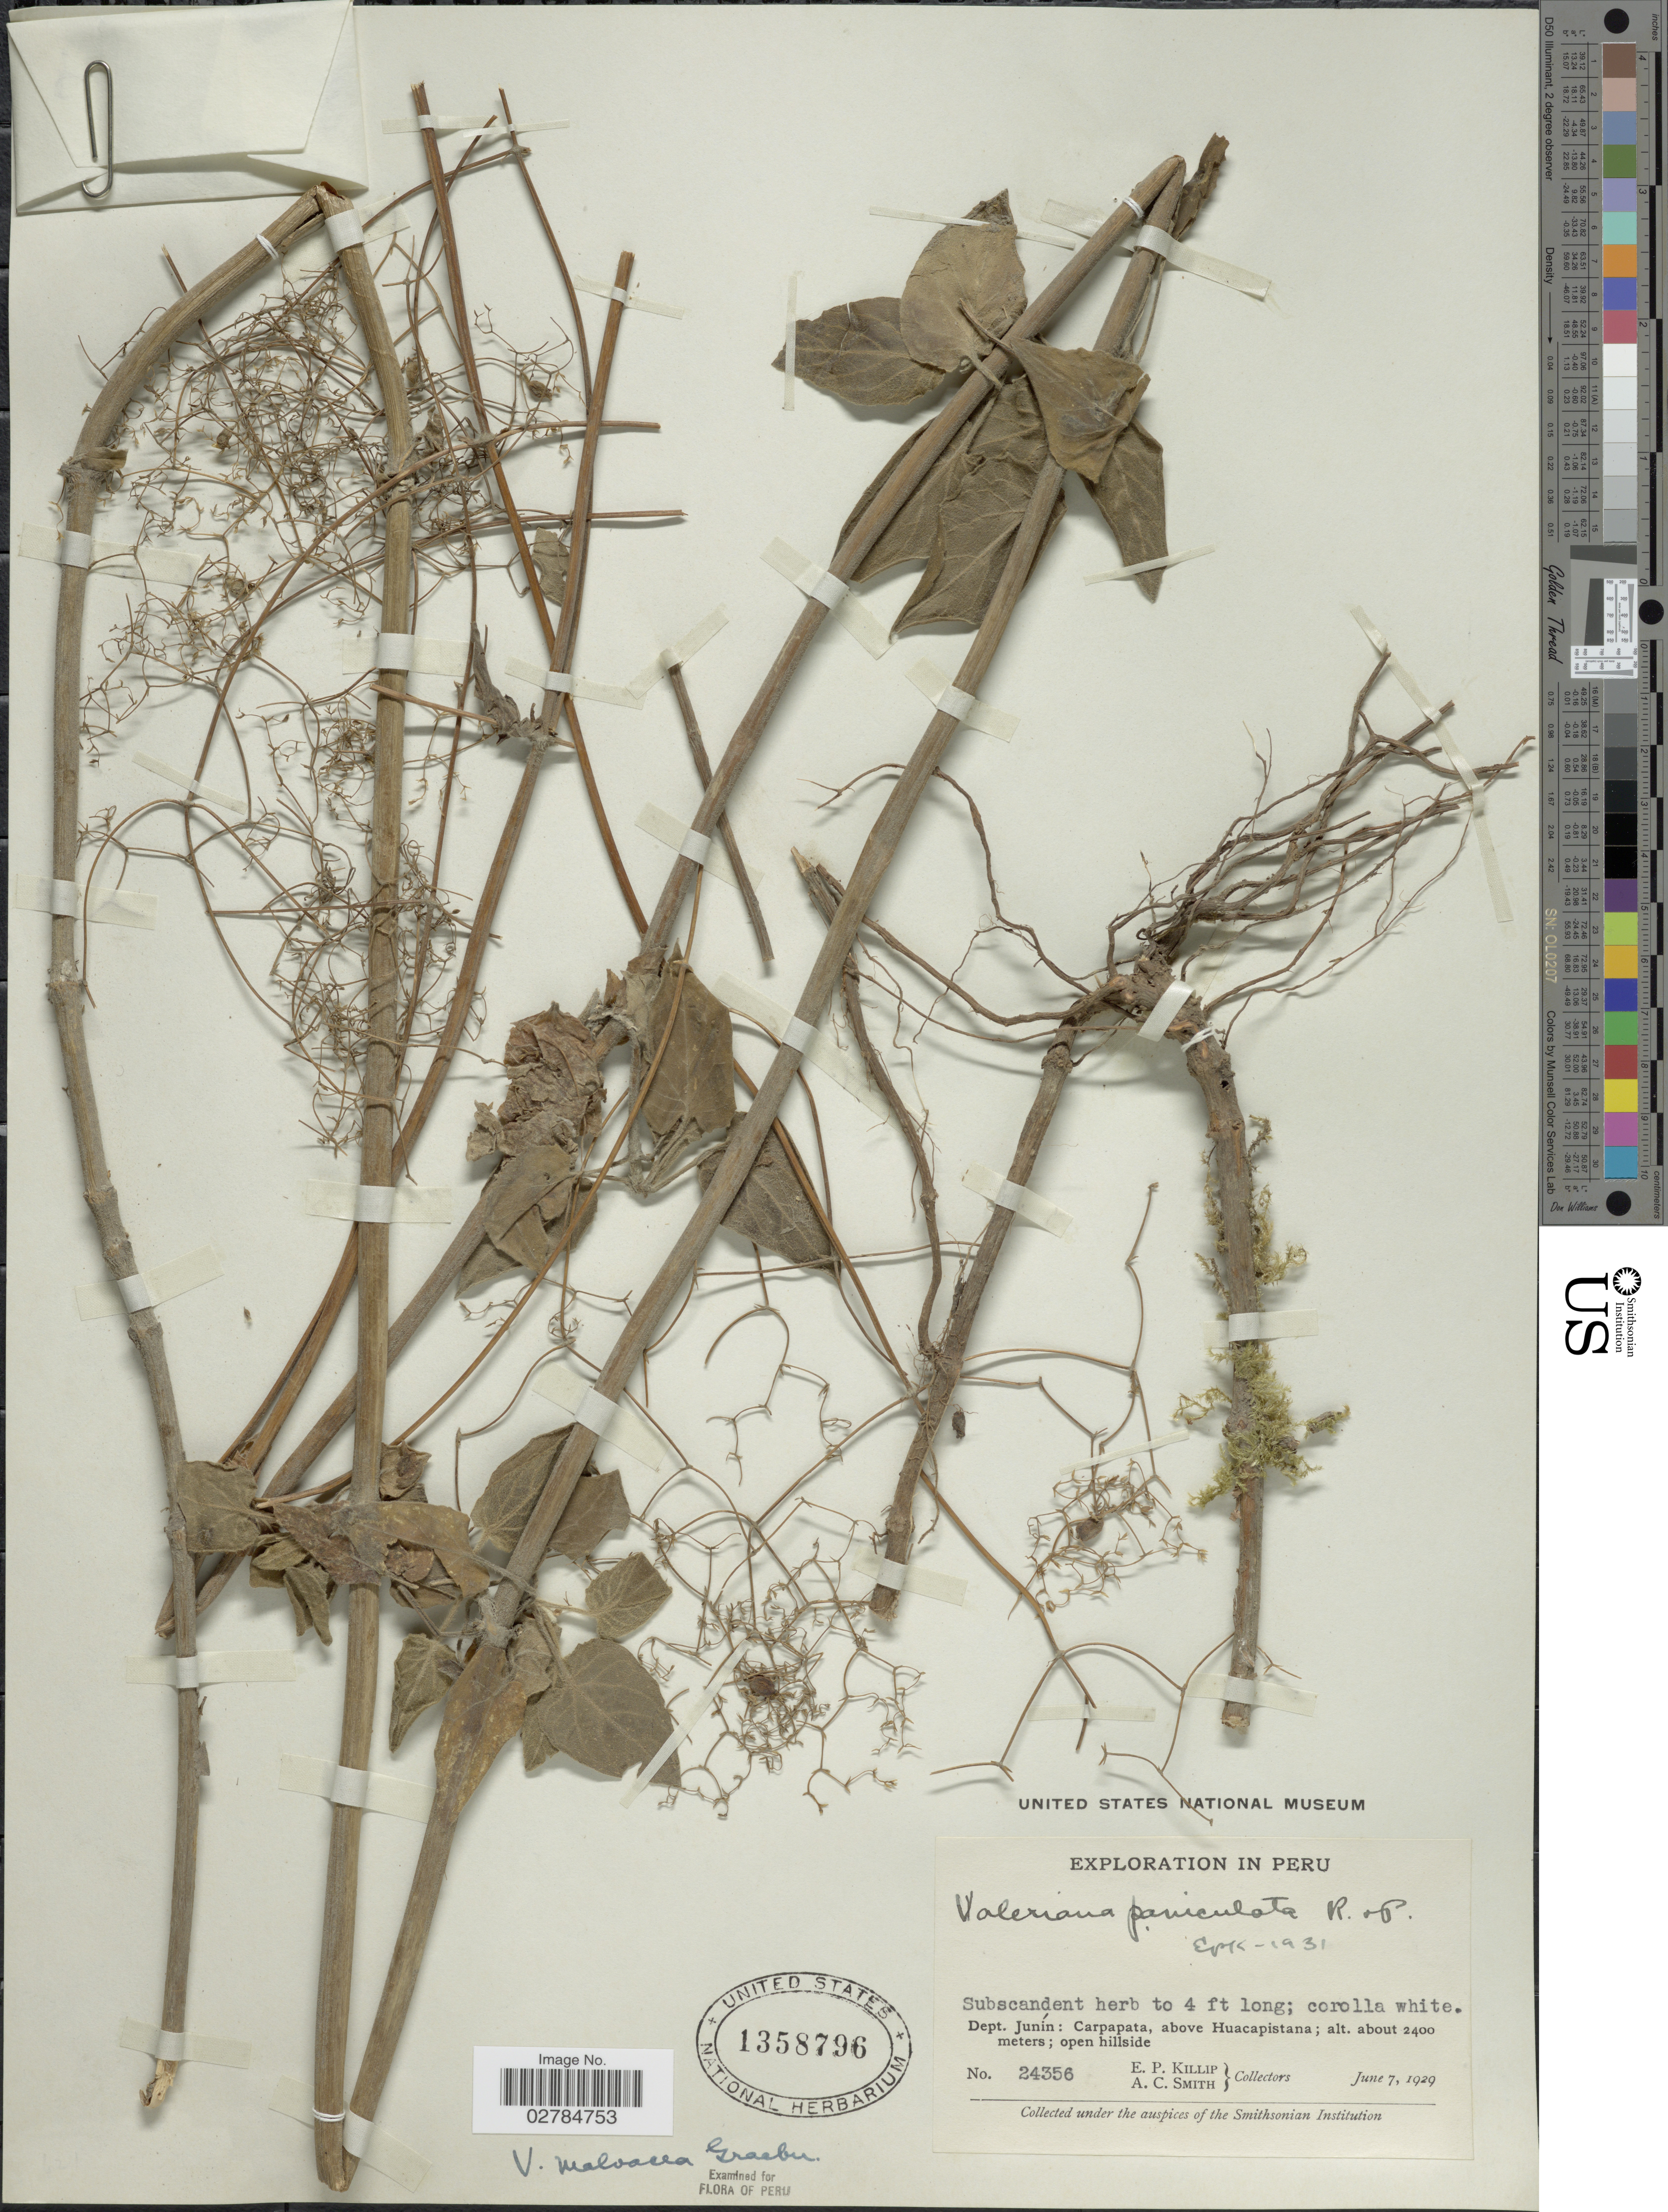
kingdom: Plantae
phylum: Tracheophyta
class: Magnoliopsida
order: Dipsacales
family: Caprifoliaceae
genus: Valeriana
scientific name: Valeriana malvacea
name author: Graebn.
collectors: E. P. Killip & A. C. Smith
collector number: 24356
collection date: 1929-06-07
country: Peru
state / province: Junín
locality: Dept. Junín: Carpapata, above Huacapistana.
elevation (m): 2400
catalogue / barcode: US 1358796